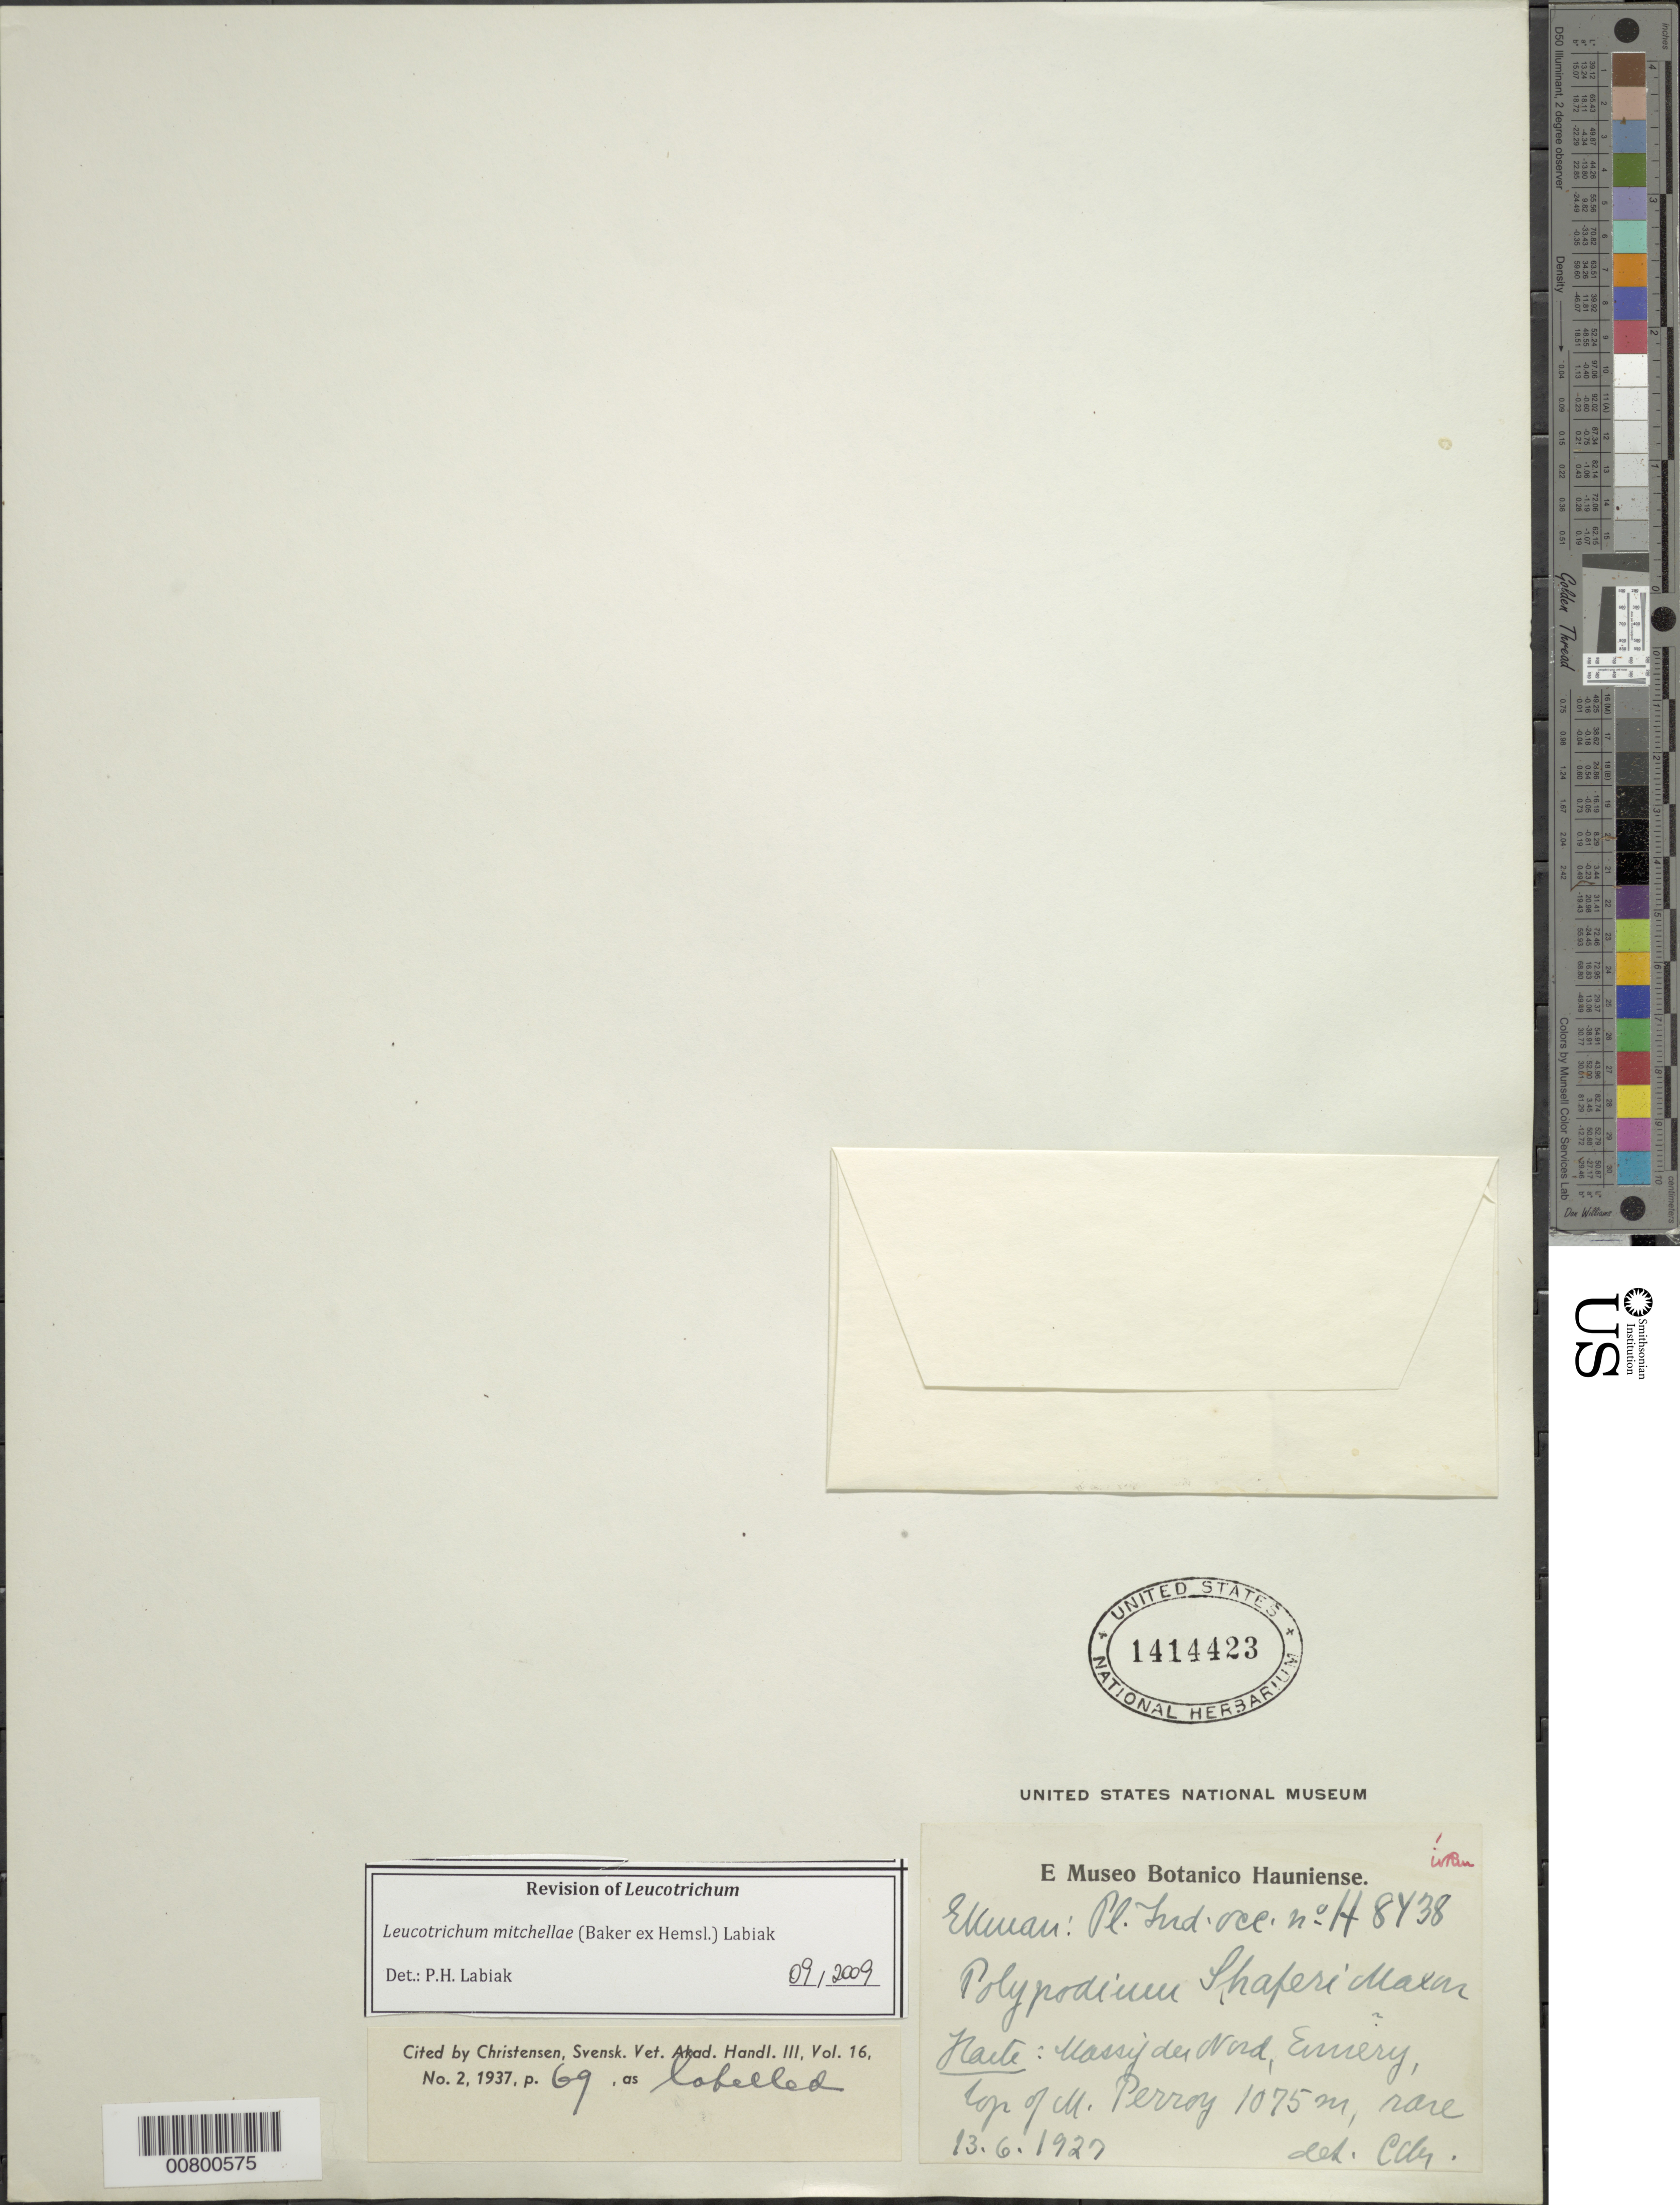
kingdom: Plantae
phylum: Tracheophyta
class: Polypodiopsida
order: Polypodiales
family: Polypodiaceae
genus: Leucotrichum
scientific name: Leucotrichum mitchelliae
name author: (Baker) Labiak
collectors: E. L. Ekman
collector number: H 8438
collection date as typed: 13 Jun 1927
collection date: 1927-06-13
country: Haiti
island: Hispaniola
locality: Massif du Nord, Ennery, top of M. Perroy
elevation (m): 1075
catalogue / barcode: US 1414423